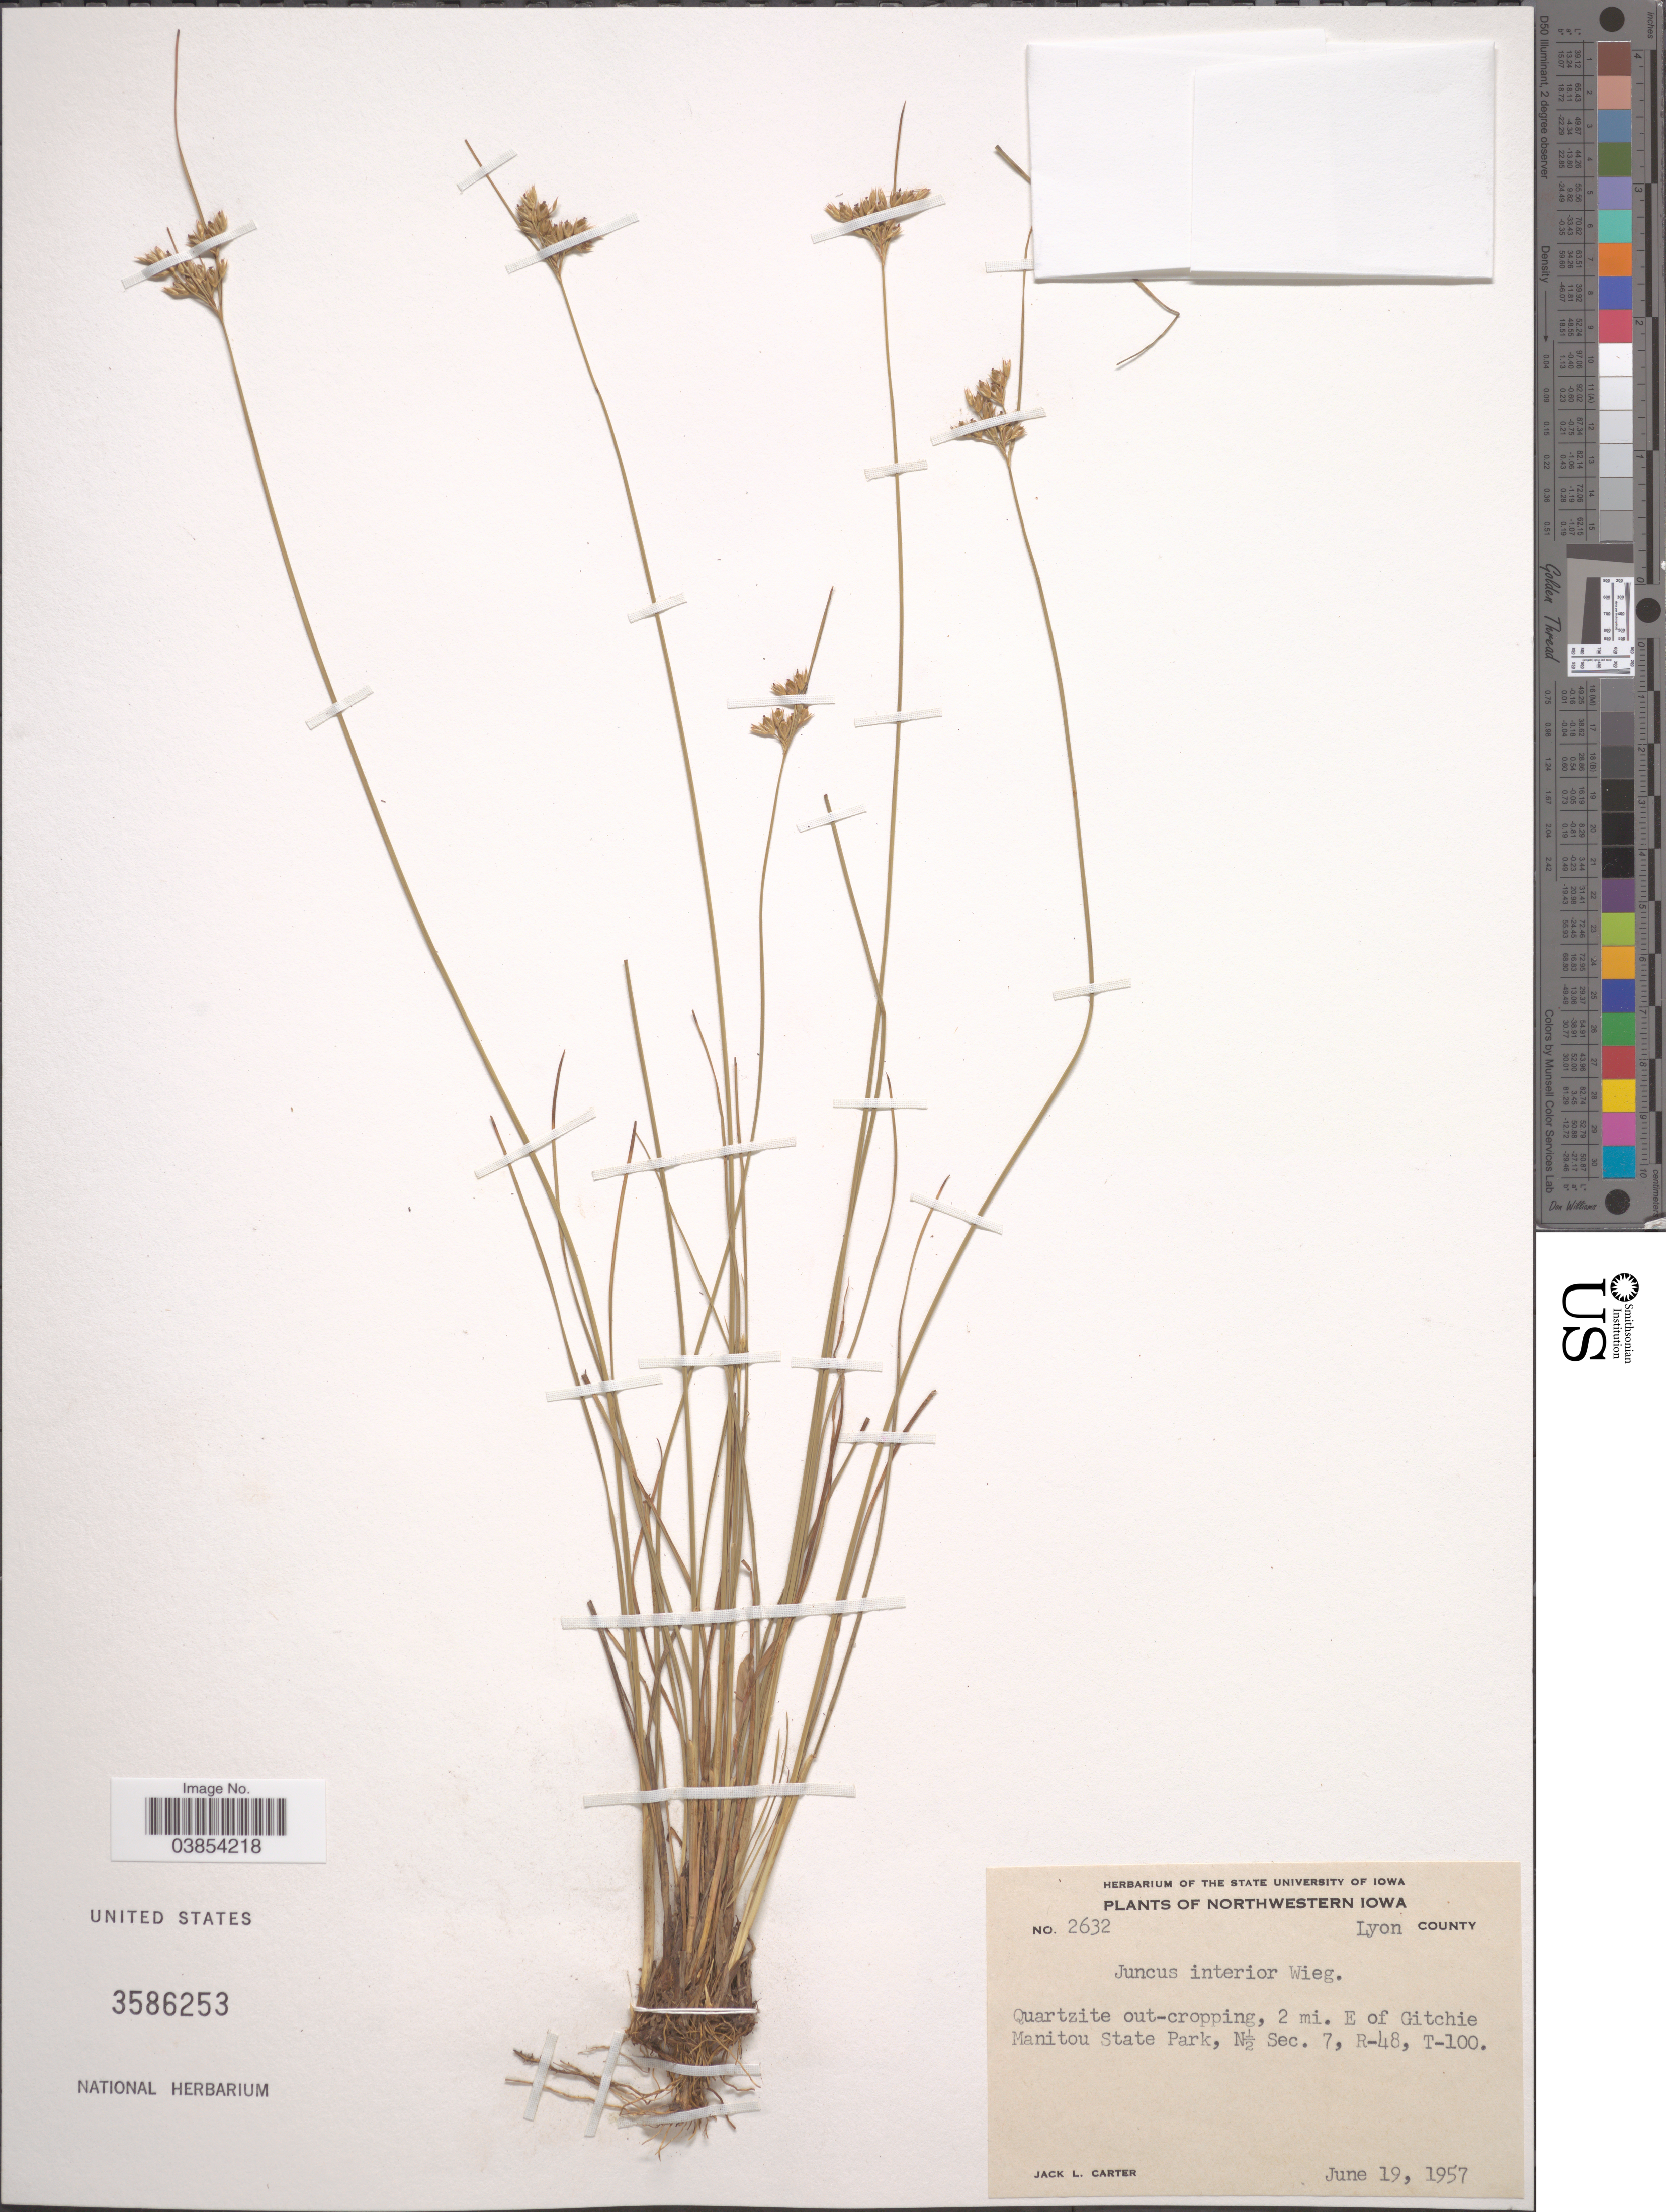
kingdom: Plantae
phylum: Tracheophyta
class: Liliopsida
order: Poales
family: Juncaceae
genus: Juncus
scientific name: Juncus interior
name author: Wiegand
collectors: J. L. Carter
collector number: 2632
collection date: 1957-06-19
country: United States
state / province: Iowa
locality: Northwestern Iowa. Lyon County. 2 mi. E of Gitchie Manitou State Park, N½ Sec. 7, R-48, T-100.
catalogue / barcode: US 3586253